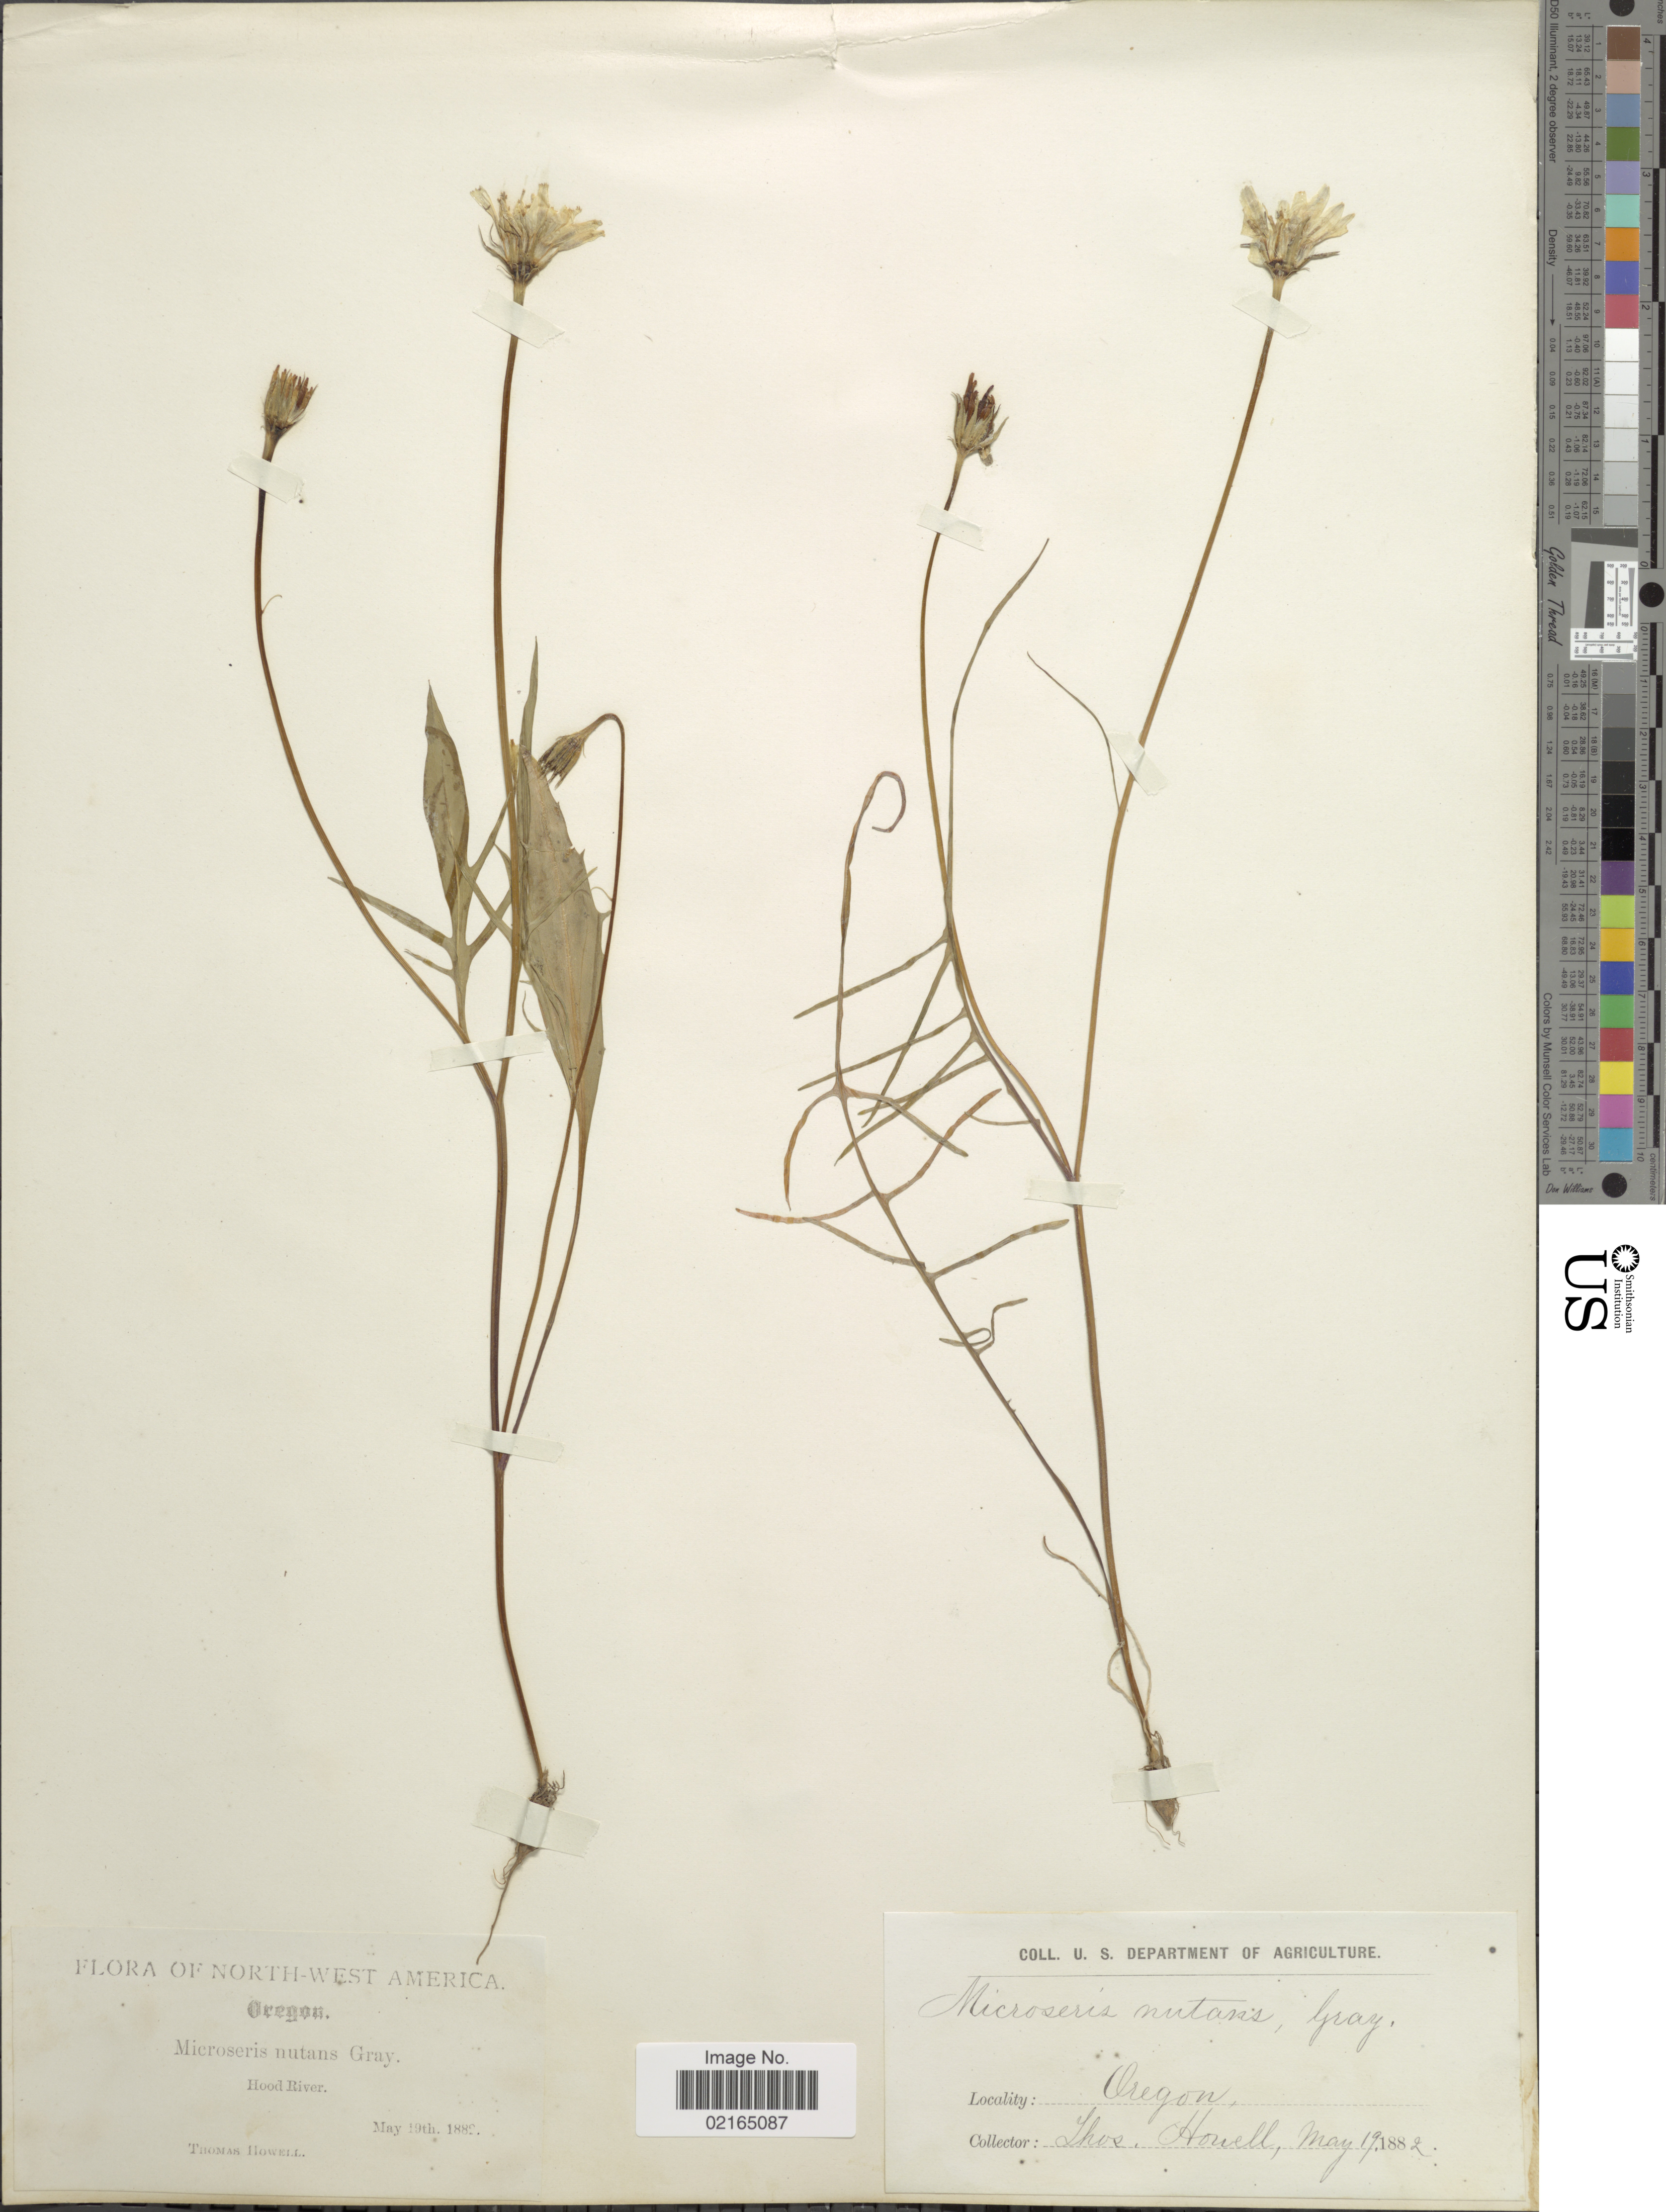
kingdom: Plantae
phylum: Tracheophyta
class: Magnoliopsida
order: Asterales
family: Asteraceae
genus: Microseris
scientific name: Microseris nutans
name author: (Hook.) Sch. Bip.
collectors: T. Howell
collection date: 1882-05-19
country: United States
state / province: Oregon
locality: Hood River